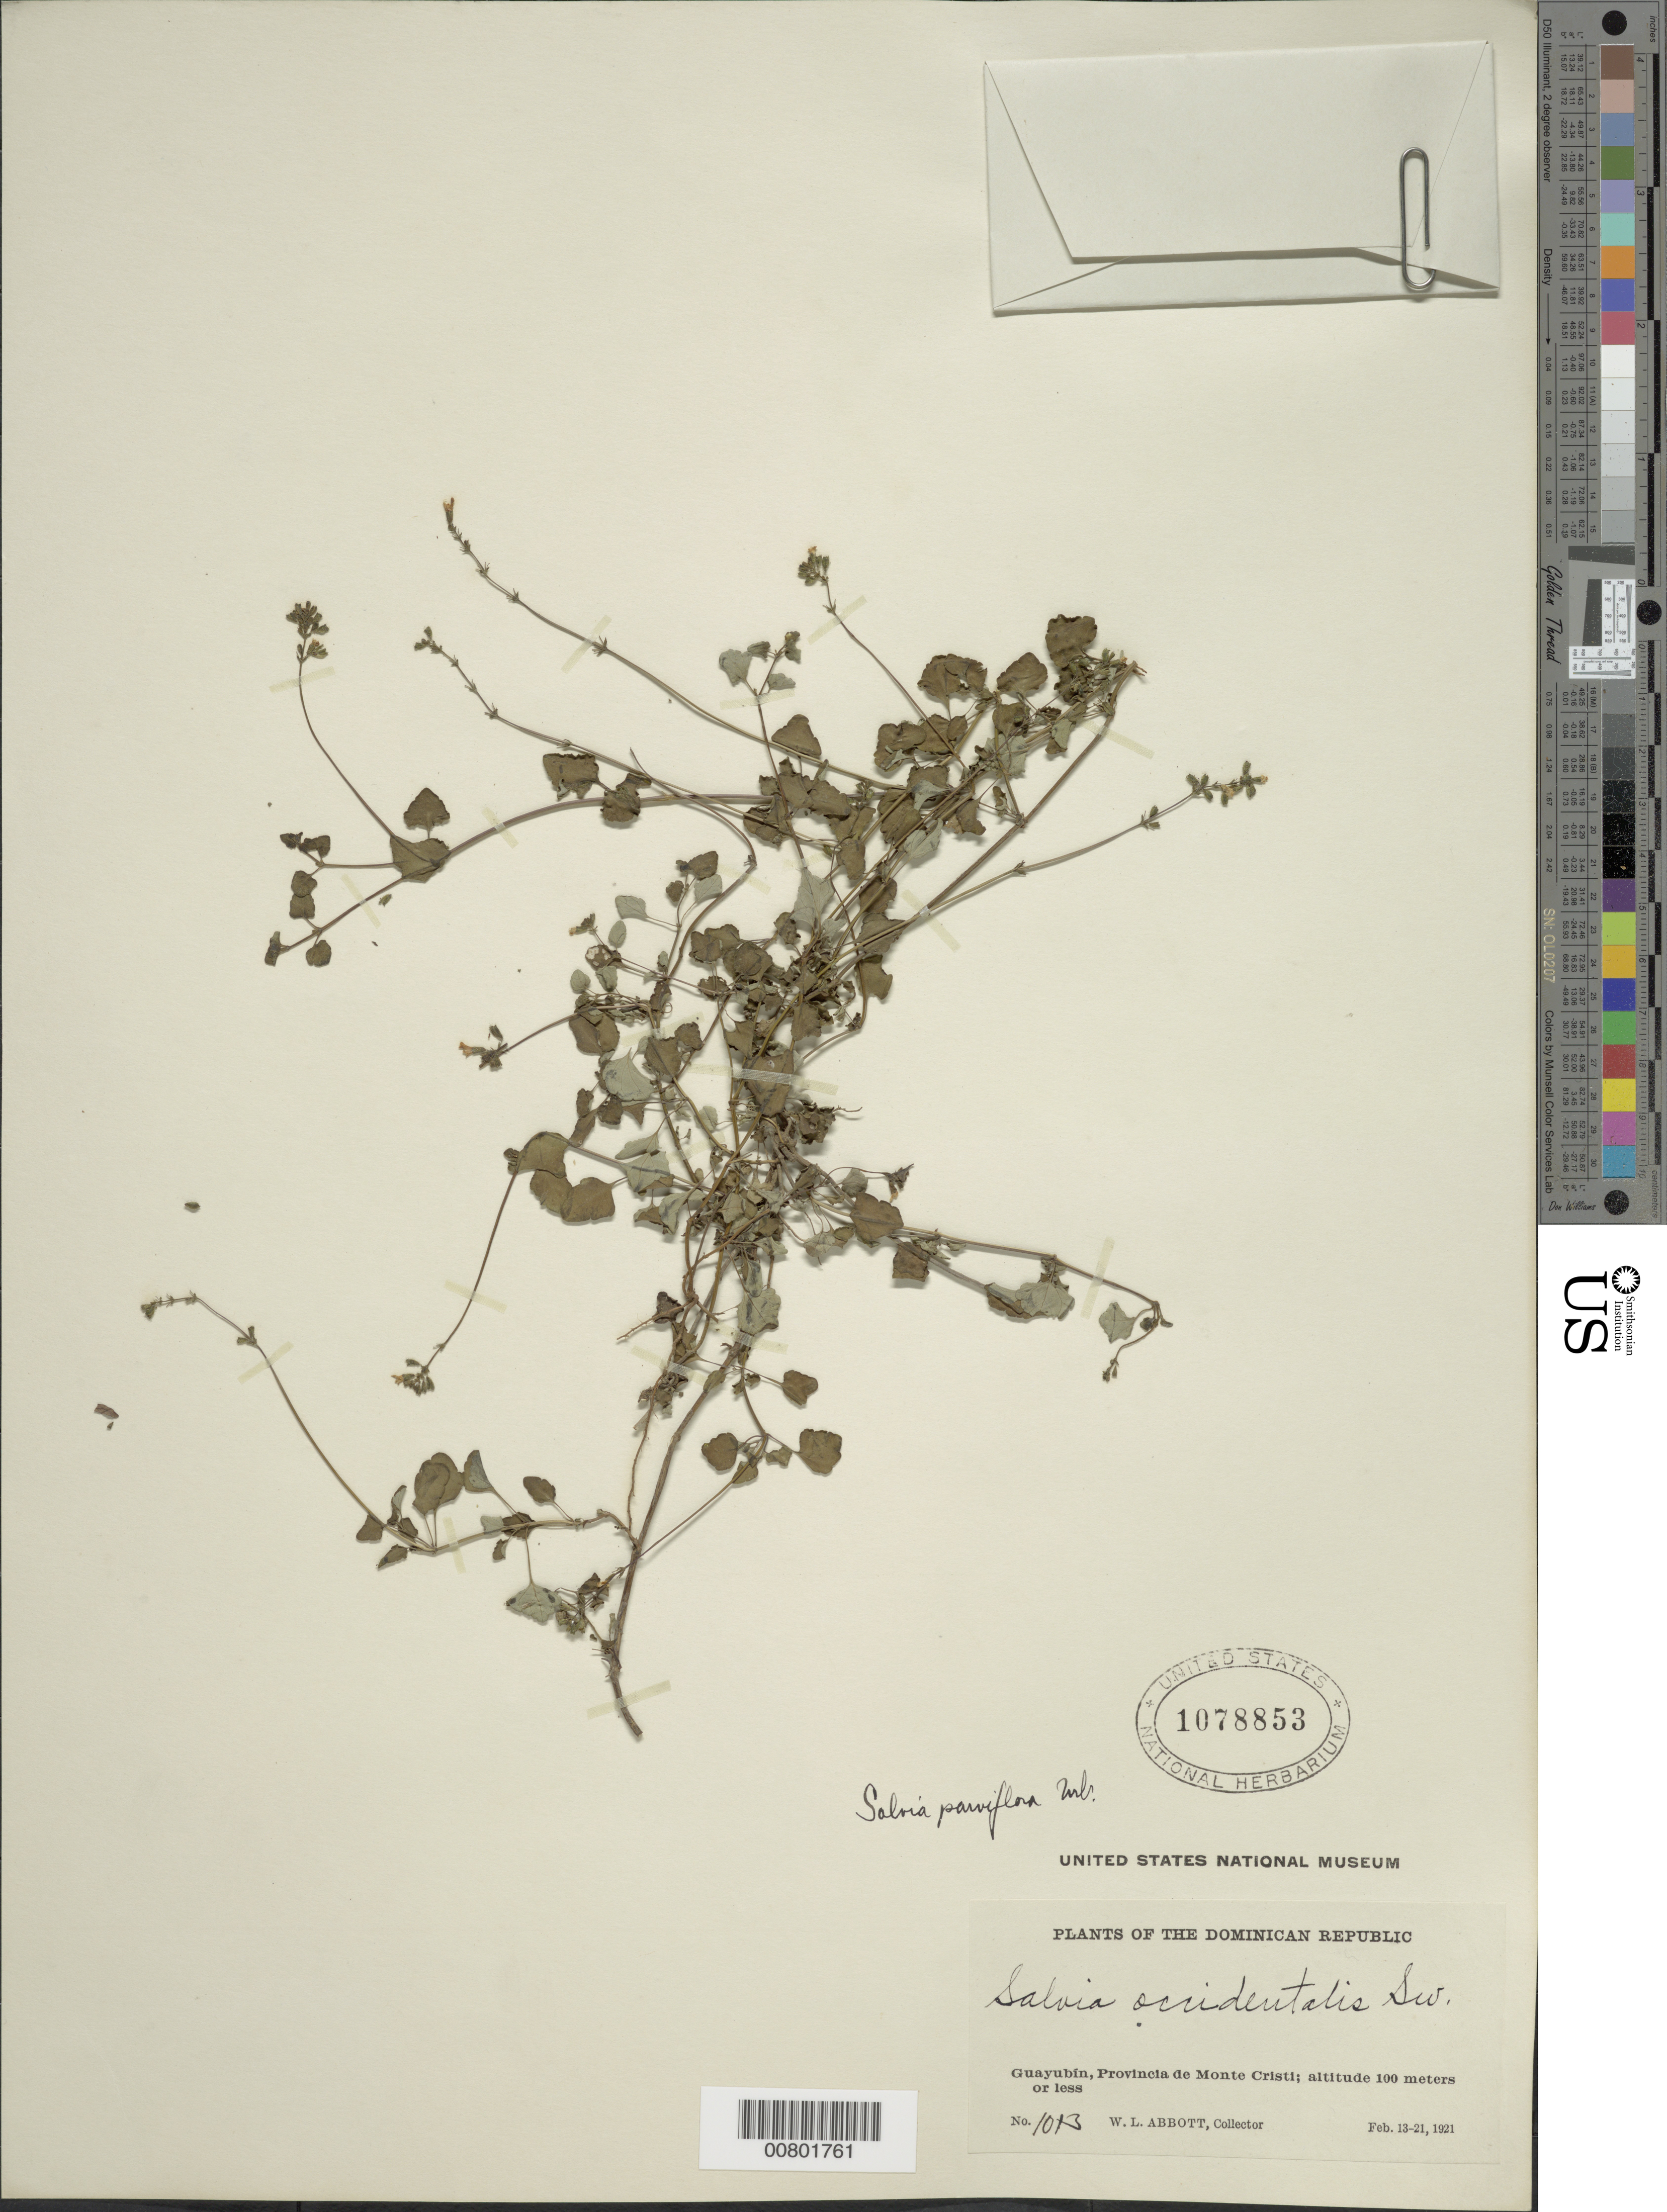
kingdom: Plantae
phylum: Tracheophyta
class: Magnoliopsida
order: Lamiales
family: Lamiaceae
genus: Salvia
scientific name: Salvia occidentalis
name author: Sw.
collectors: W. L. Abbott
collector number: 1013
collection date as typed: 13 Feb 1921 to 21 Feb 1921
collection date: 1921-02-13/1921-02-21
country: Dominican Republic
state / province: Monte Cristi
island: Hispaniola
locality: Guayubín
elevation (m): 100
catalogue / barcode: US 1078853